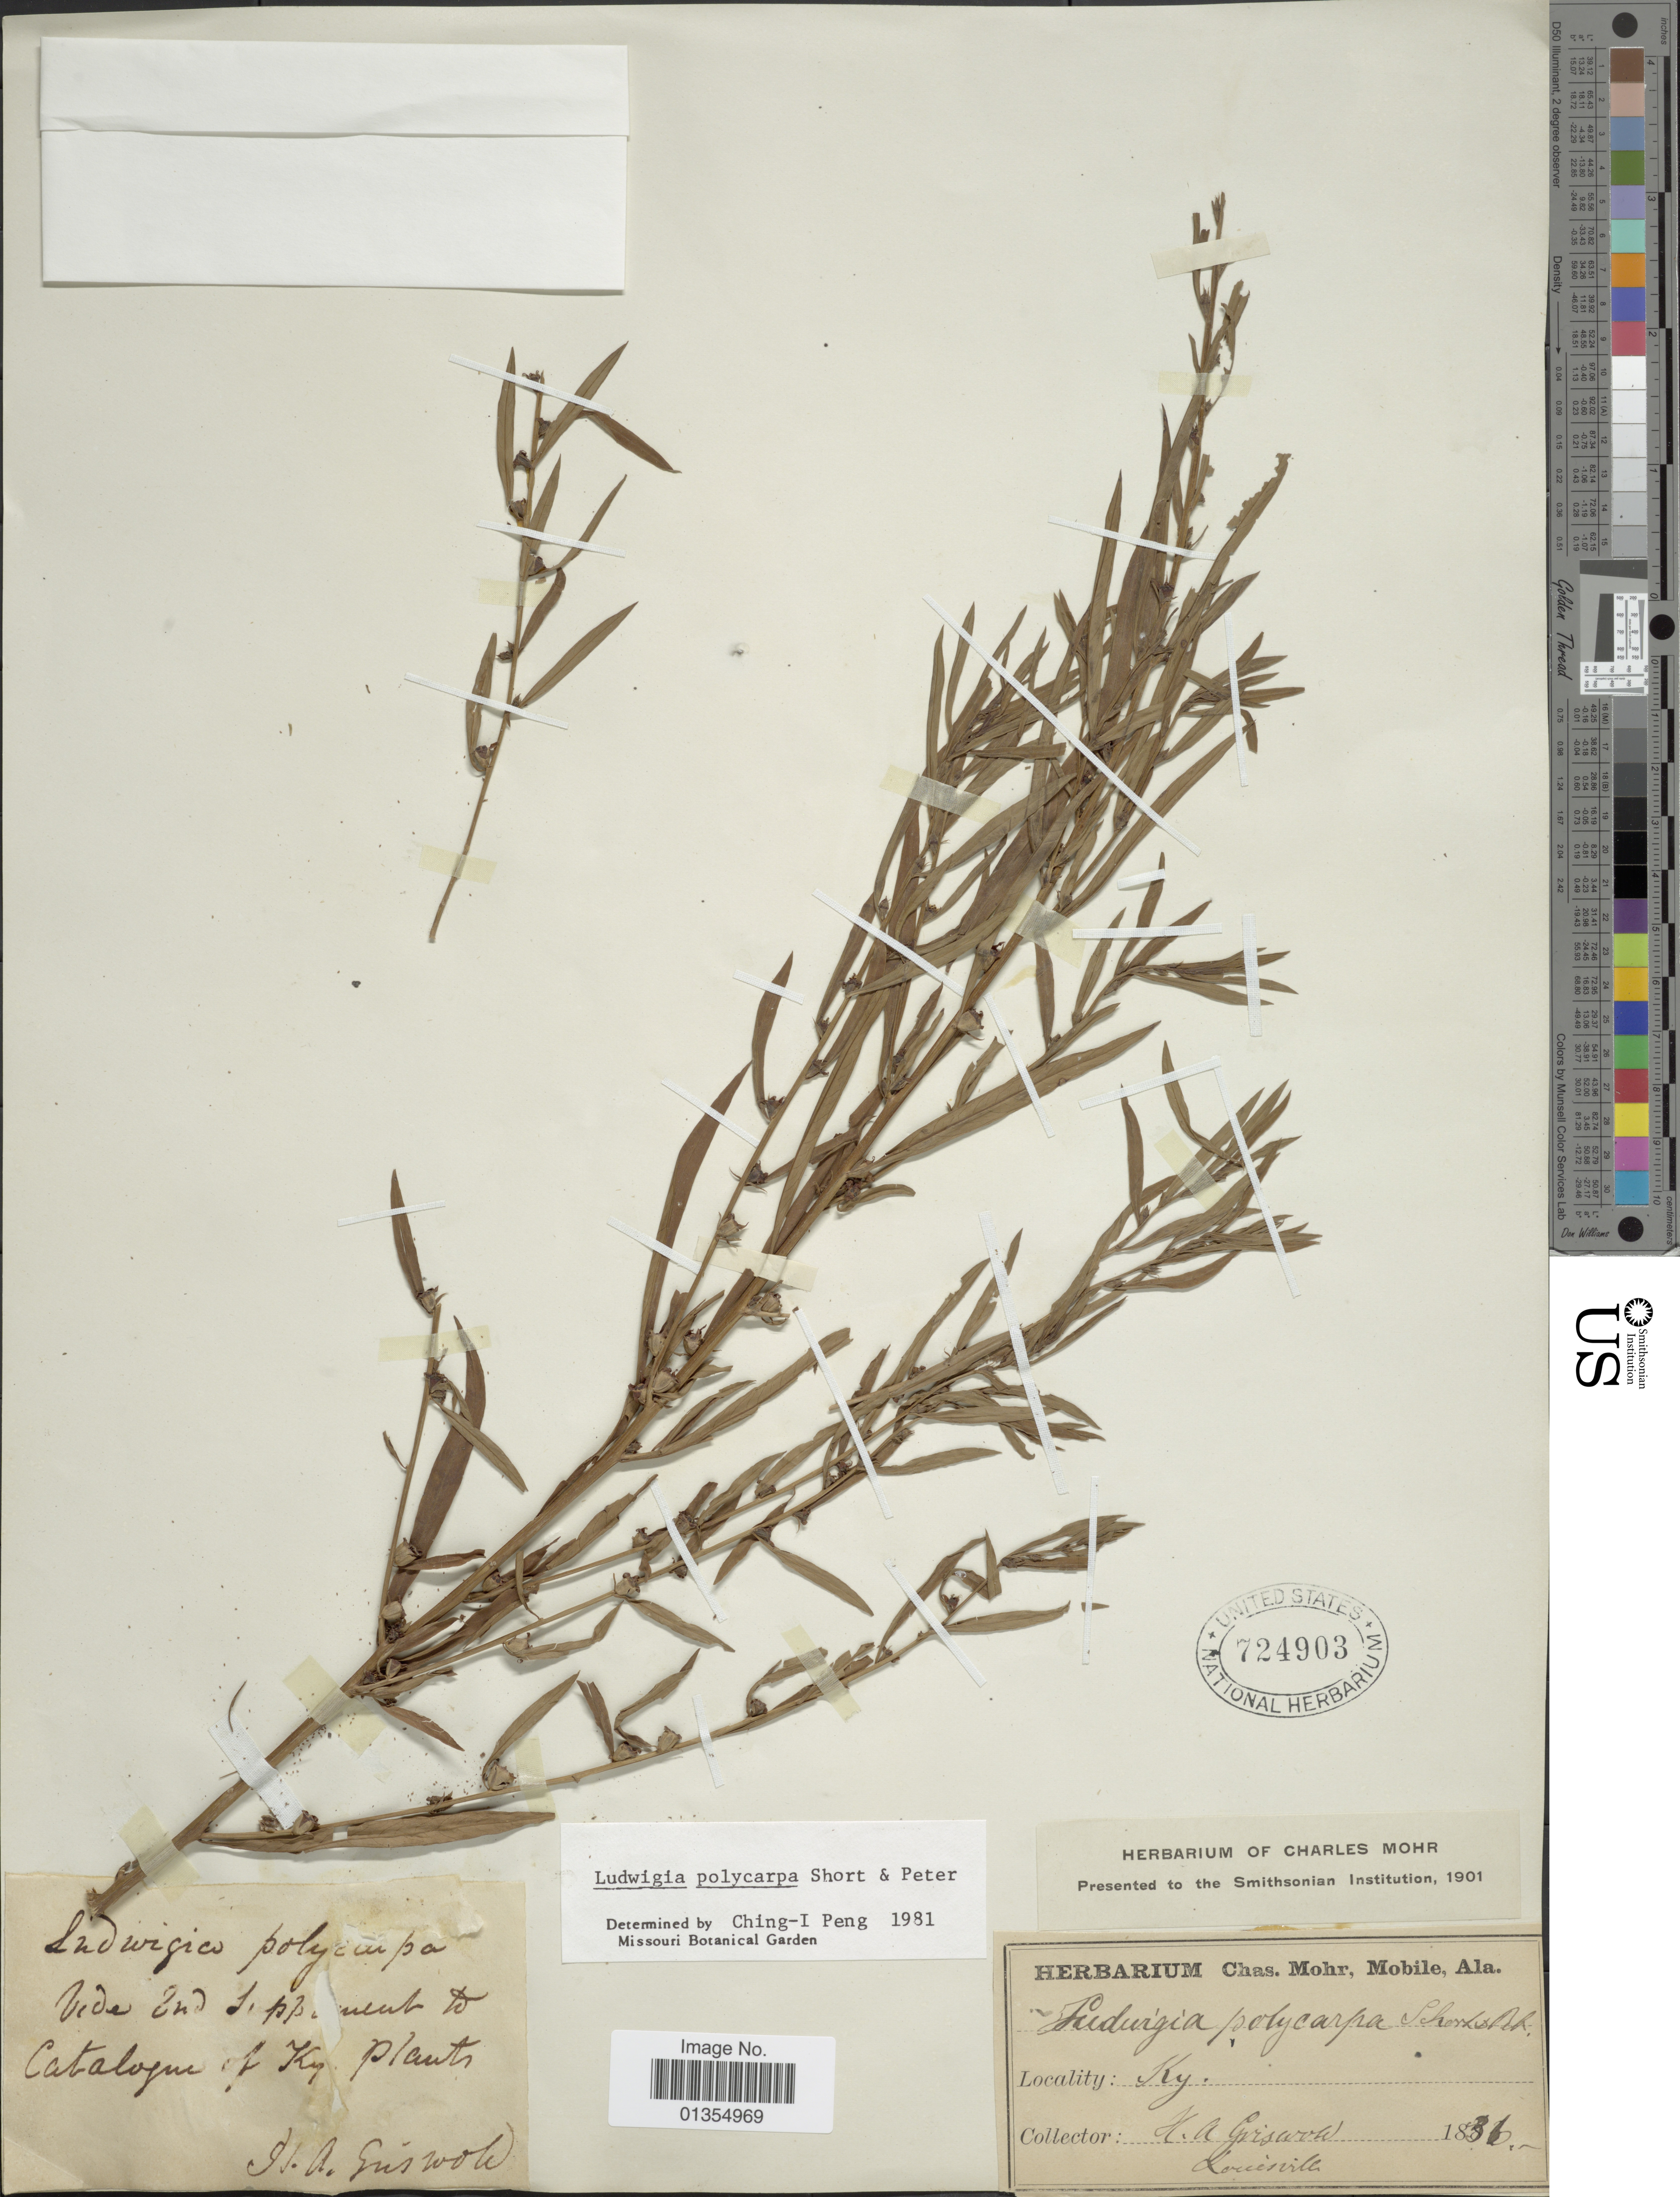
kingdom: Plantae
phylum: Tracheophyta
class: Magnoliopsida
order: Myrtales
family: Onagraceae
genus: Ludwigia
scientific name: Ludwigia polycarpa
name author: Short & R. Peter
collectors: J. Griswold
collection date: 1831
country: United States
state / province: Kentucky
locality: Louisville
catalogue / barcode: US 724903